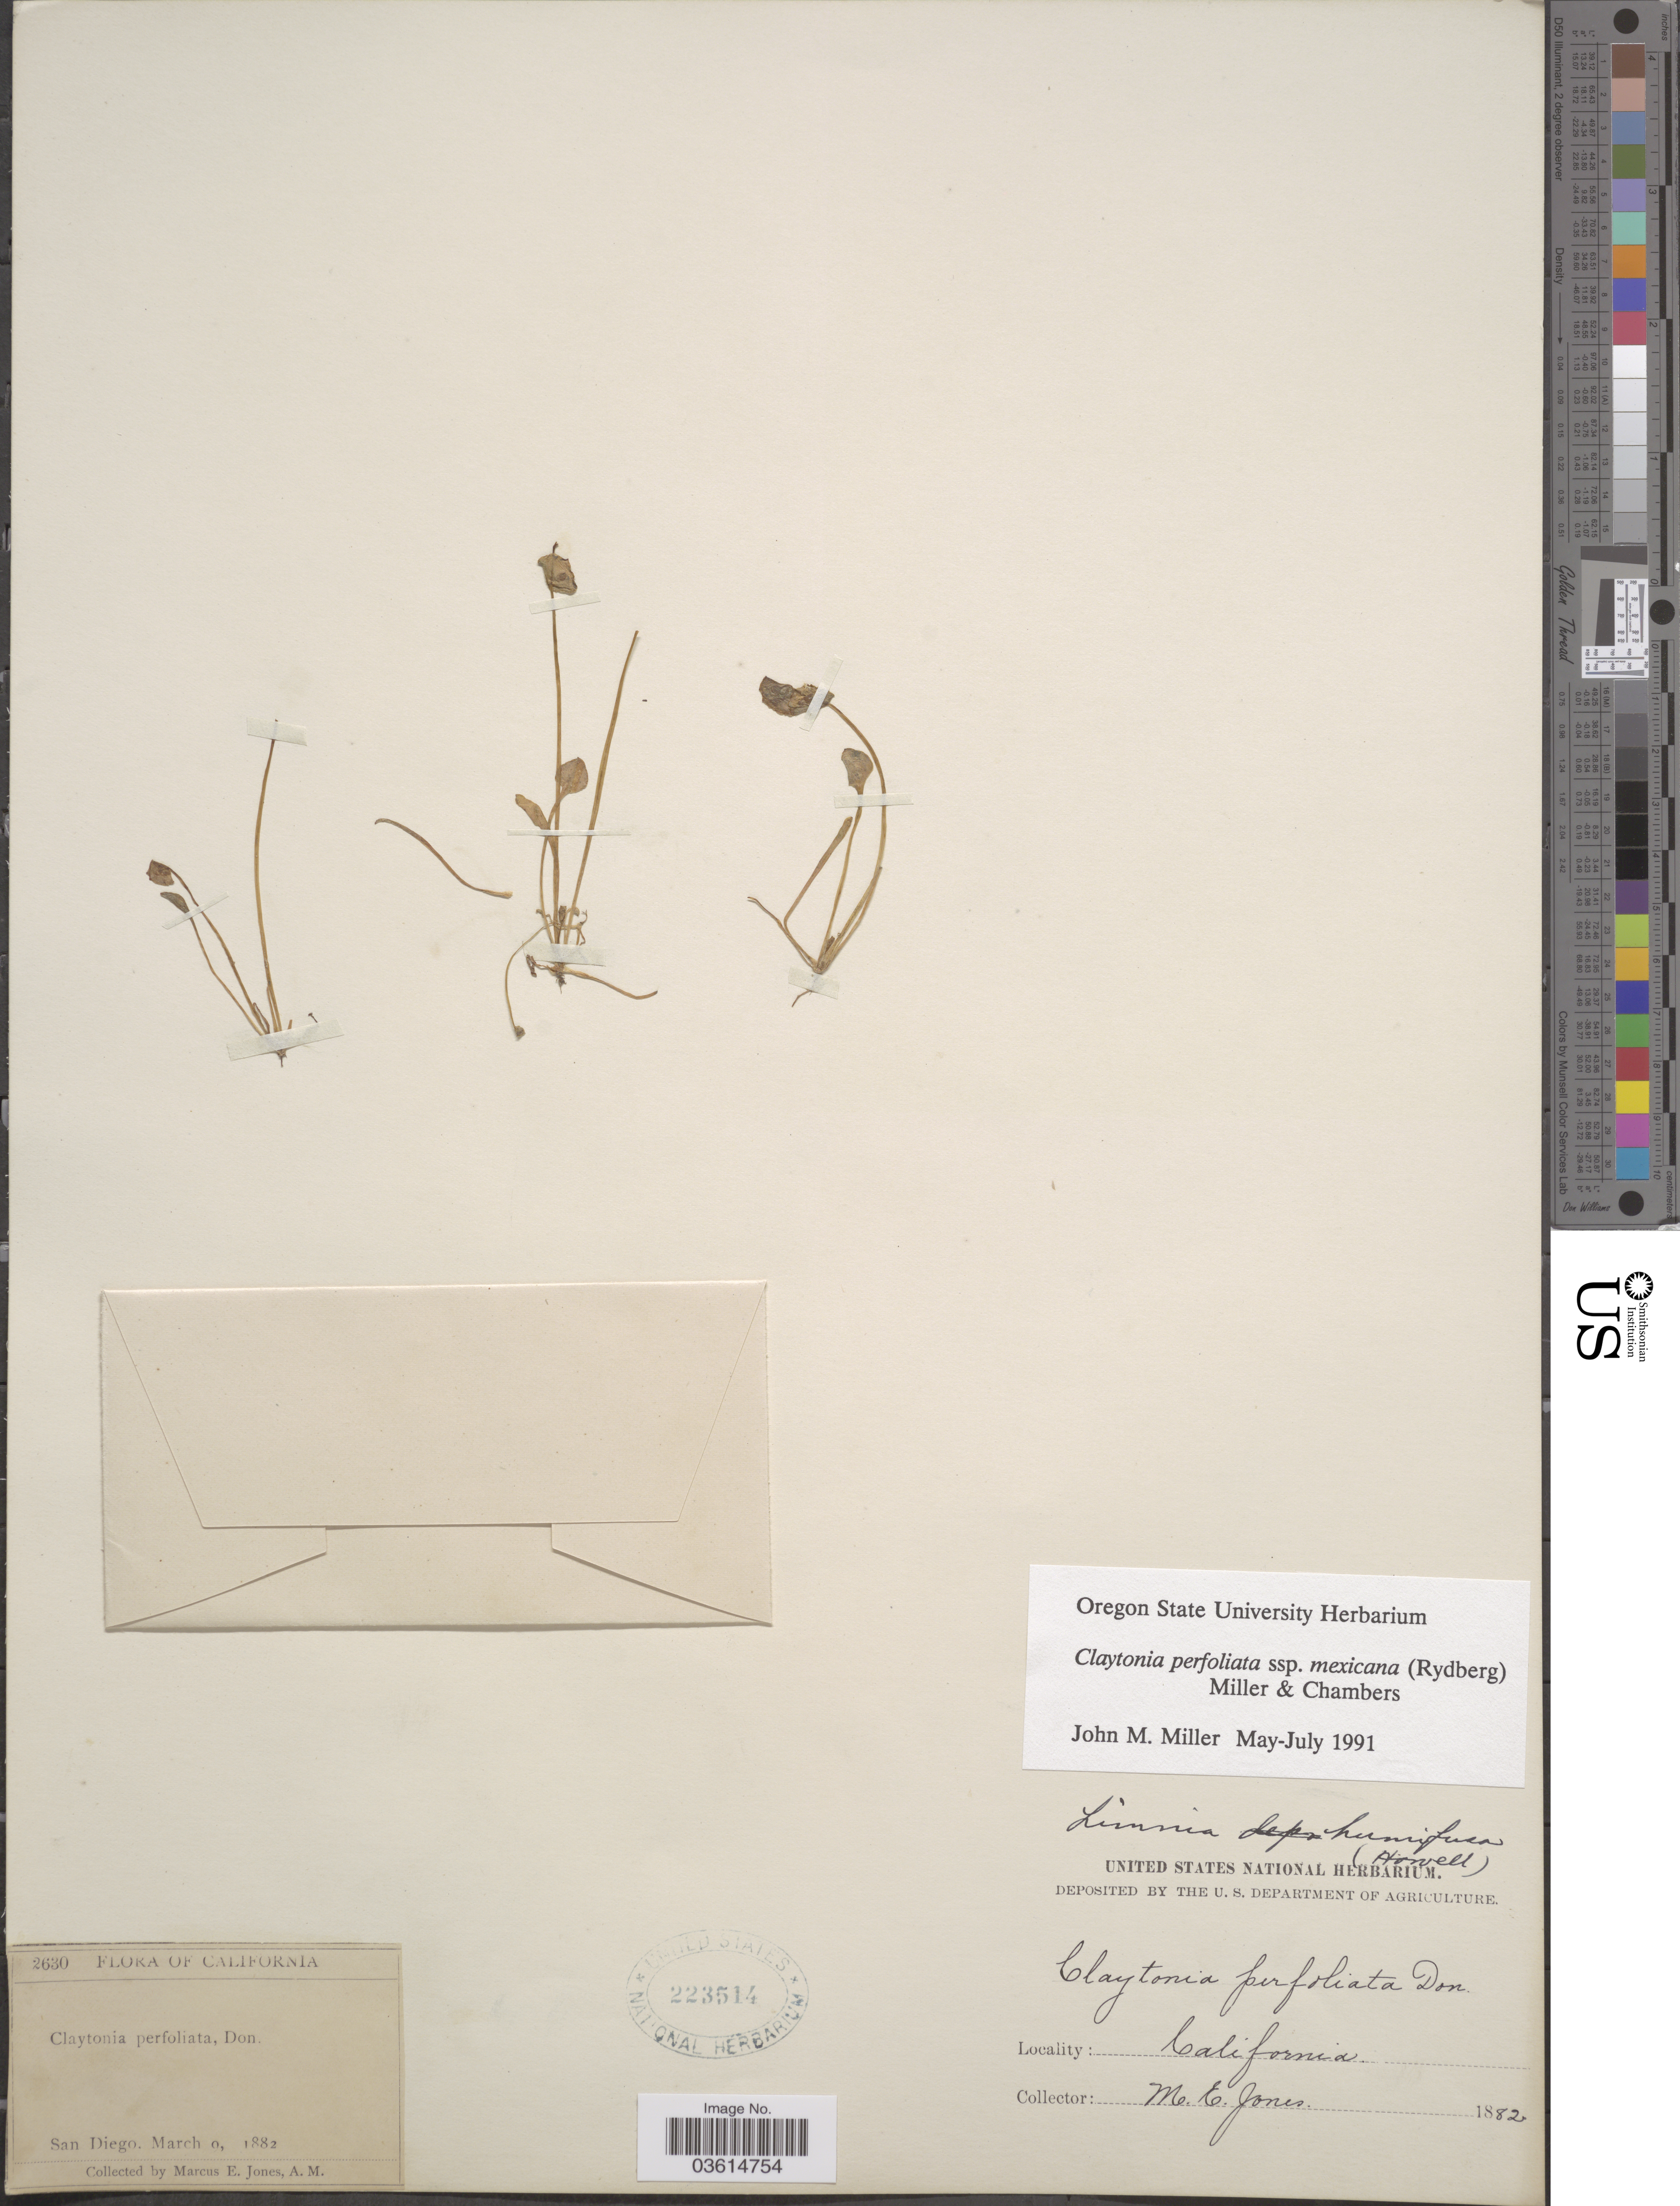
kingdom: Plantae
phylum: Tracheophyta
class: Magnoliopsida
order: Caryophyllales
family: Montiaceae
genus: Claytonia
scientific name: Claytonia perfoliata subsp. mexicana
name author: (Rydb.) Mill. & Chambers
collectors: M. E. Jones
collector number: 2630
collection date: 1882-03-09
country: United States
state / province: California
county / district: San Diego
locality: San Diego.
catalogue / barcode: US 223514